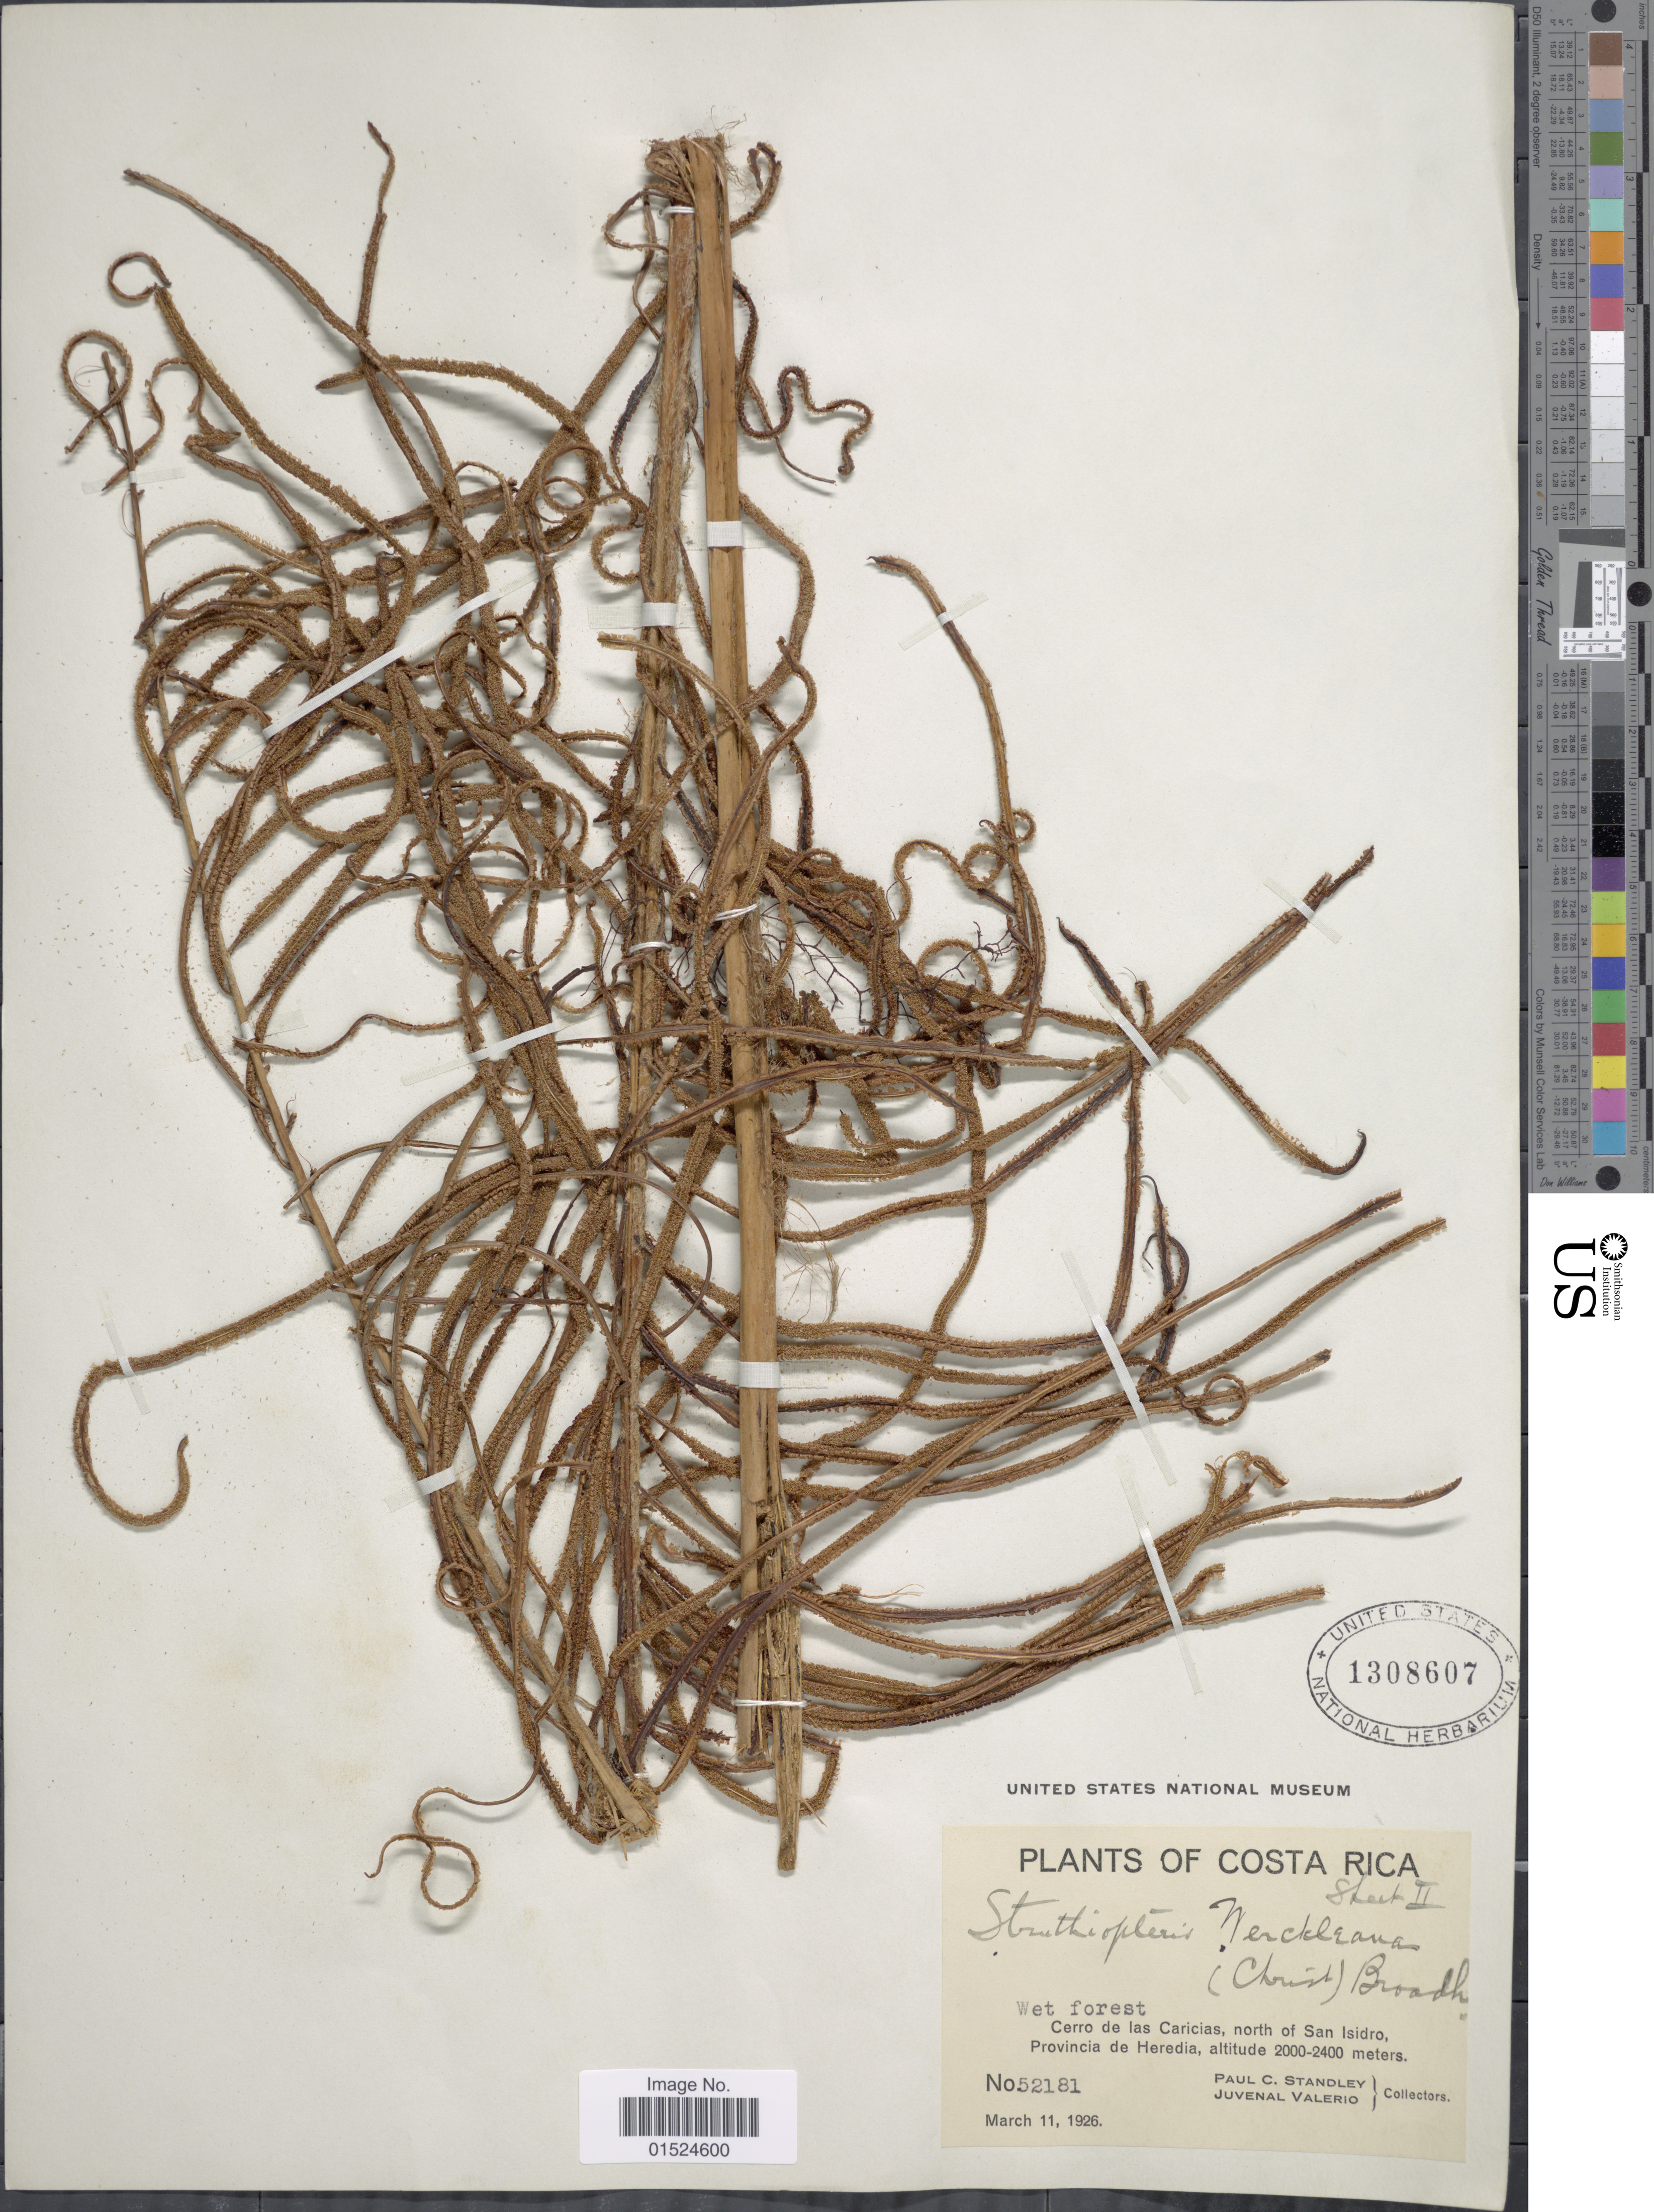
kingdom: Plantae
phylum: Tracheophyta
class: Polypodiopsida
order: Polypodiales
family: Blechnaceae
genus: Blechnum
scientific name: Blechnum werckleanum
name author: (Christ) C. Chr.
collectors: P. C. Standley & J. Valerio R.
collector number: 52181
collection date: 1926-03-11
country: Costa Rica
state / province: Heredia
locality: Cerro de las Caricias, north of San Isidro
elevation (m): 2000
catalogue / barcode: US 1308607